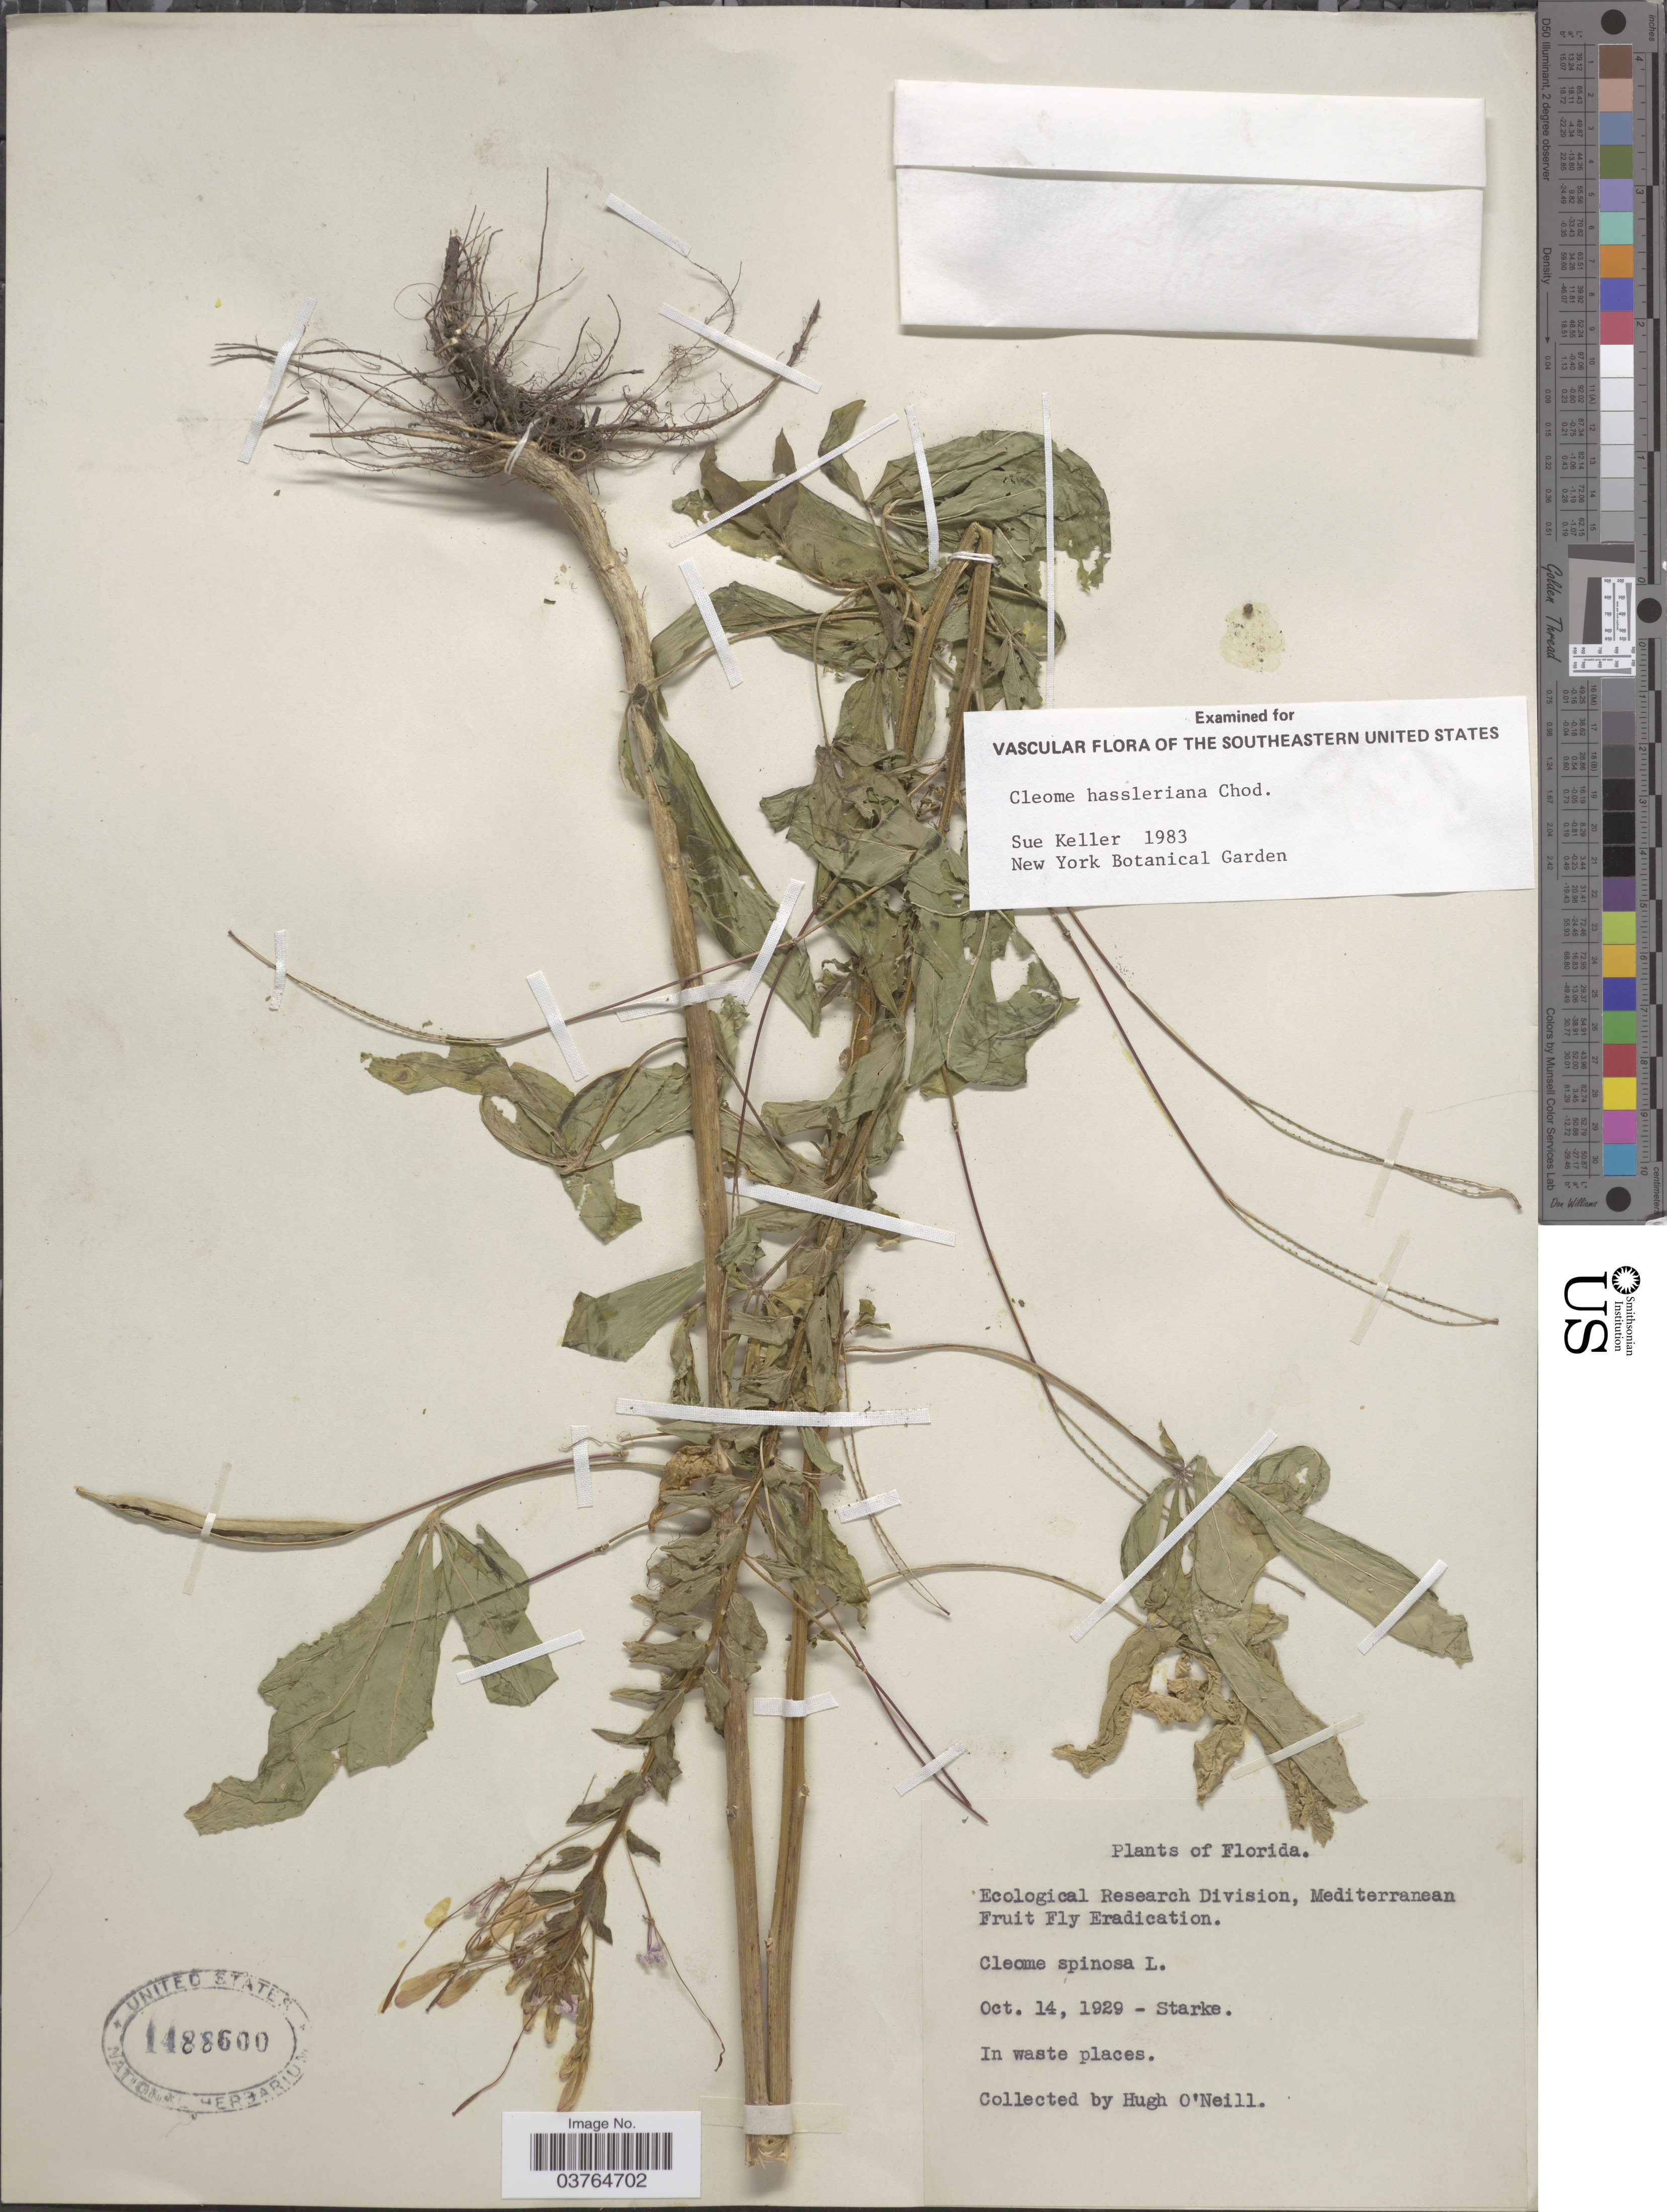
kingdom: Plantae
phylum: Tracheophyta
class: Magnoliopsida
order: Brassicales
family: Cleomaceae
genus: Tarenaya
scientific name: Tarenaya houtteana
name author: (Schltdl.) Soares Neto & Roalson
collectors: H. O'Neill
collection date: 1929-10-14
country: United States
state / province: Florida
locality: Starke.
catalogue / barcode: US 1488600